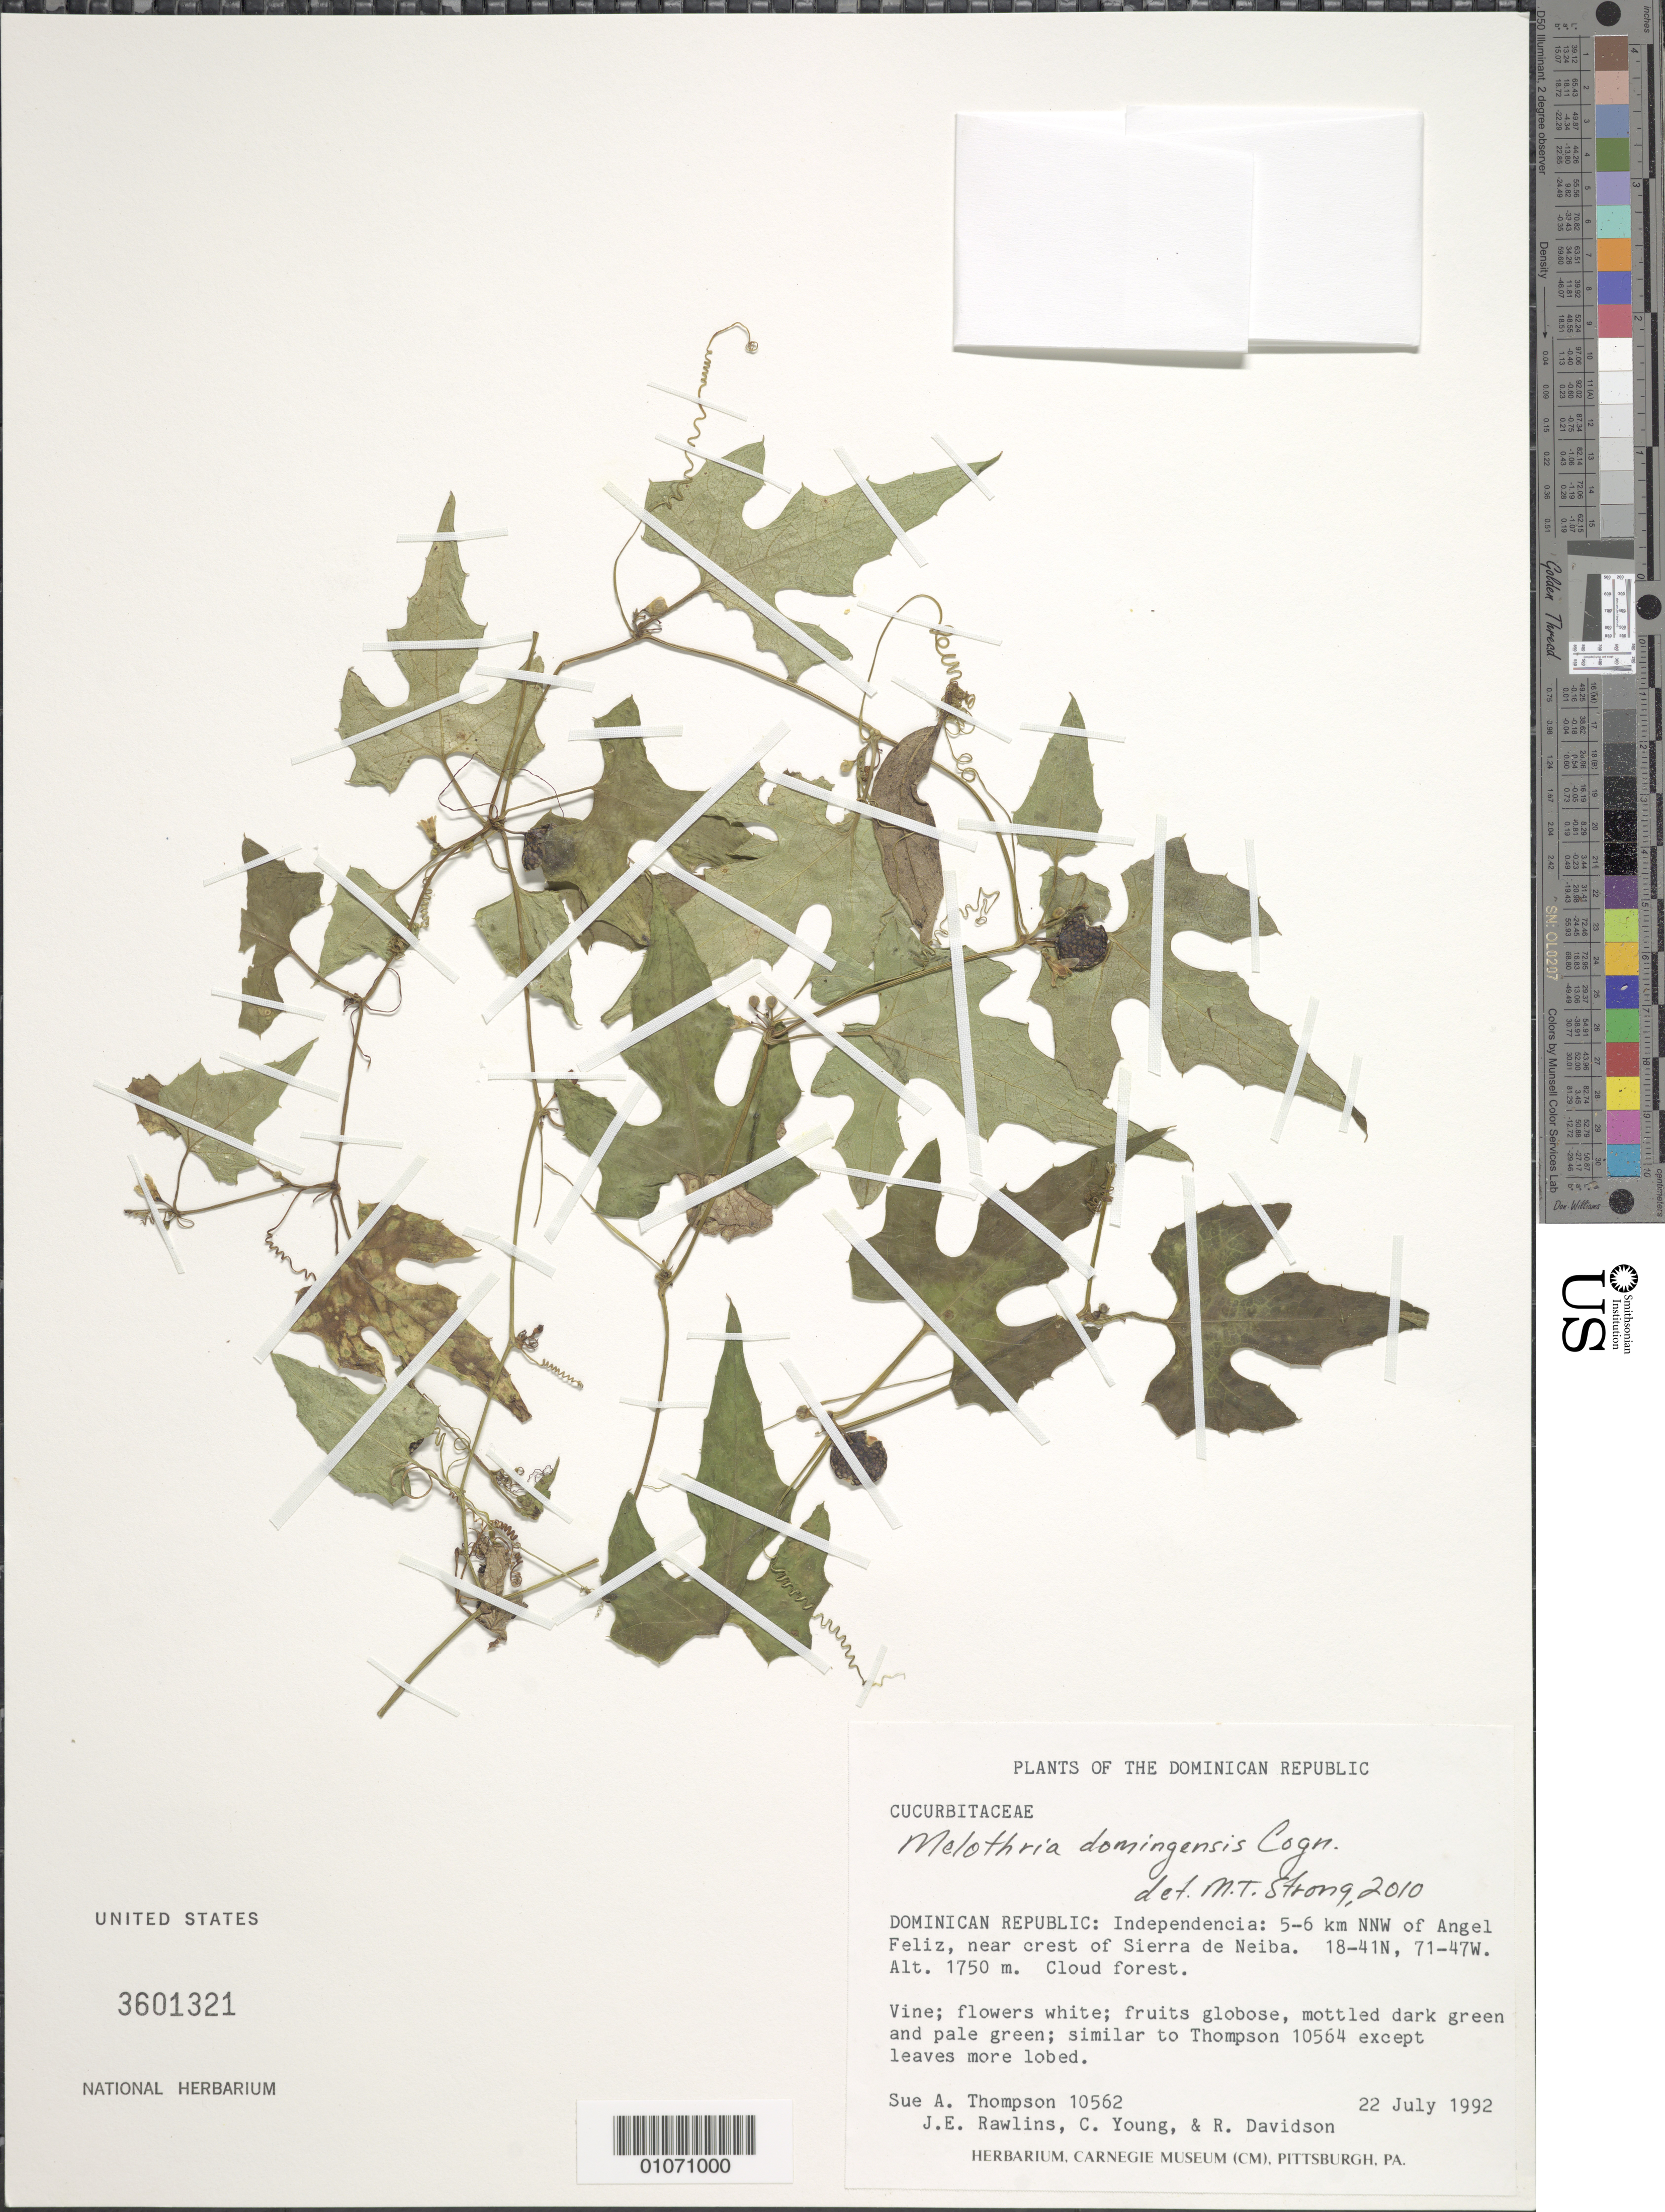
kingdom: Plantae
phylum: Tracheophyta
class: Magnoliopsida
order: Cucurbitales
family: Cucurbitaceae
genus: Cayaponia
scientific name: Cayaponia domingensis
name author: (Cogn.) H. Schaef. & M. Nee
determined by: Nee, Michael H.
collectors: S. A. Thompson, J. Rawlins, C. Young & R. Davidson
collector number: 10562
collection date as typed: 22 Jul 1992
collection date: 1992-07-22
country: Dominican Republic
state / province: Independencia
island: Hispaniola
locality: Angel Feliz, 5-6 km NNW of; near crest of Sierra de Neiba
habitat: Cloud forest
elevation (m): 1750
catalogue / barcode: US 3601321